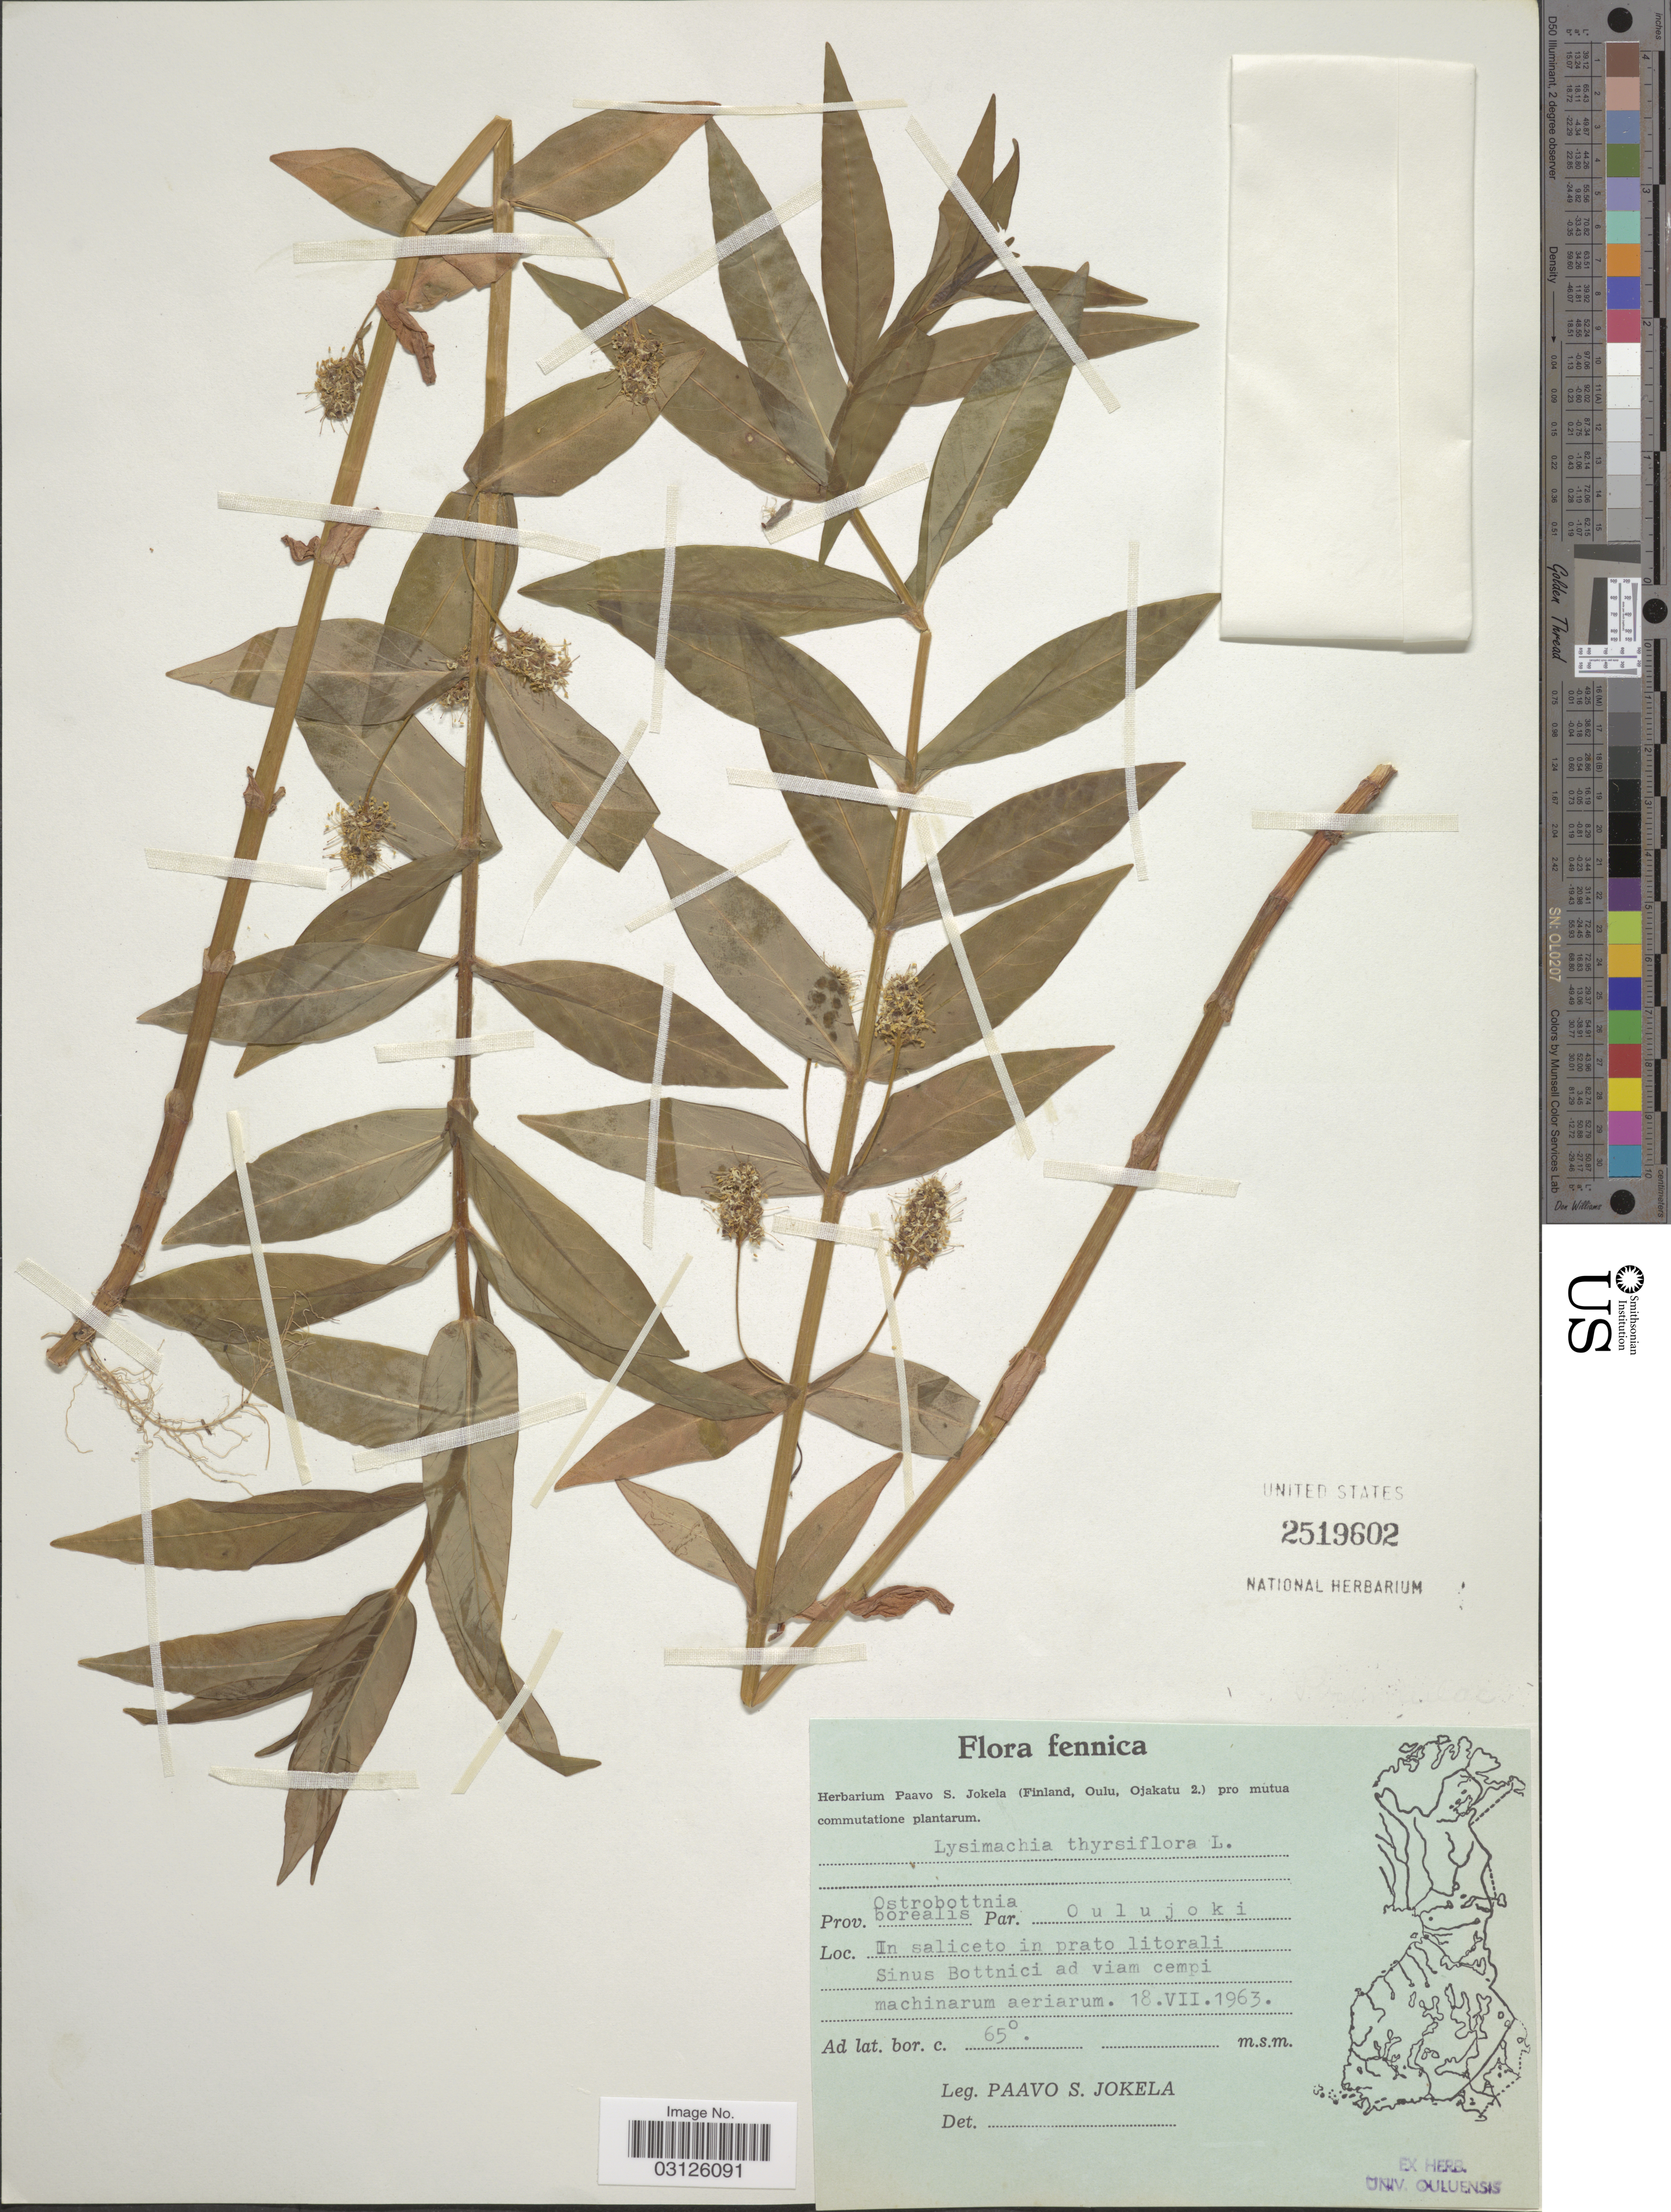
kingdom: Plantae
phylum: Tracheophyta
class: Magnoliopsida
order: Ericales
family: Primulaceae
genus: Lysimachia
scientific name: Lysimachia thyrsiflora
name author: L.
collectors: P. Jokela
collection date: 1963-07-18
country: Finland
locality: Fennica. Prov. Ostrobottnia borealis. Par. Oulujoki.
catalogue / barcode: US 2519602